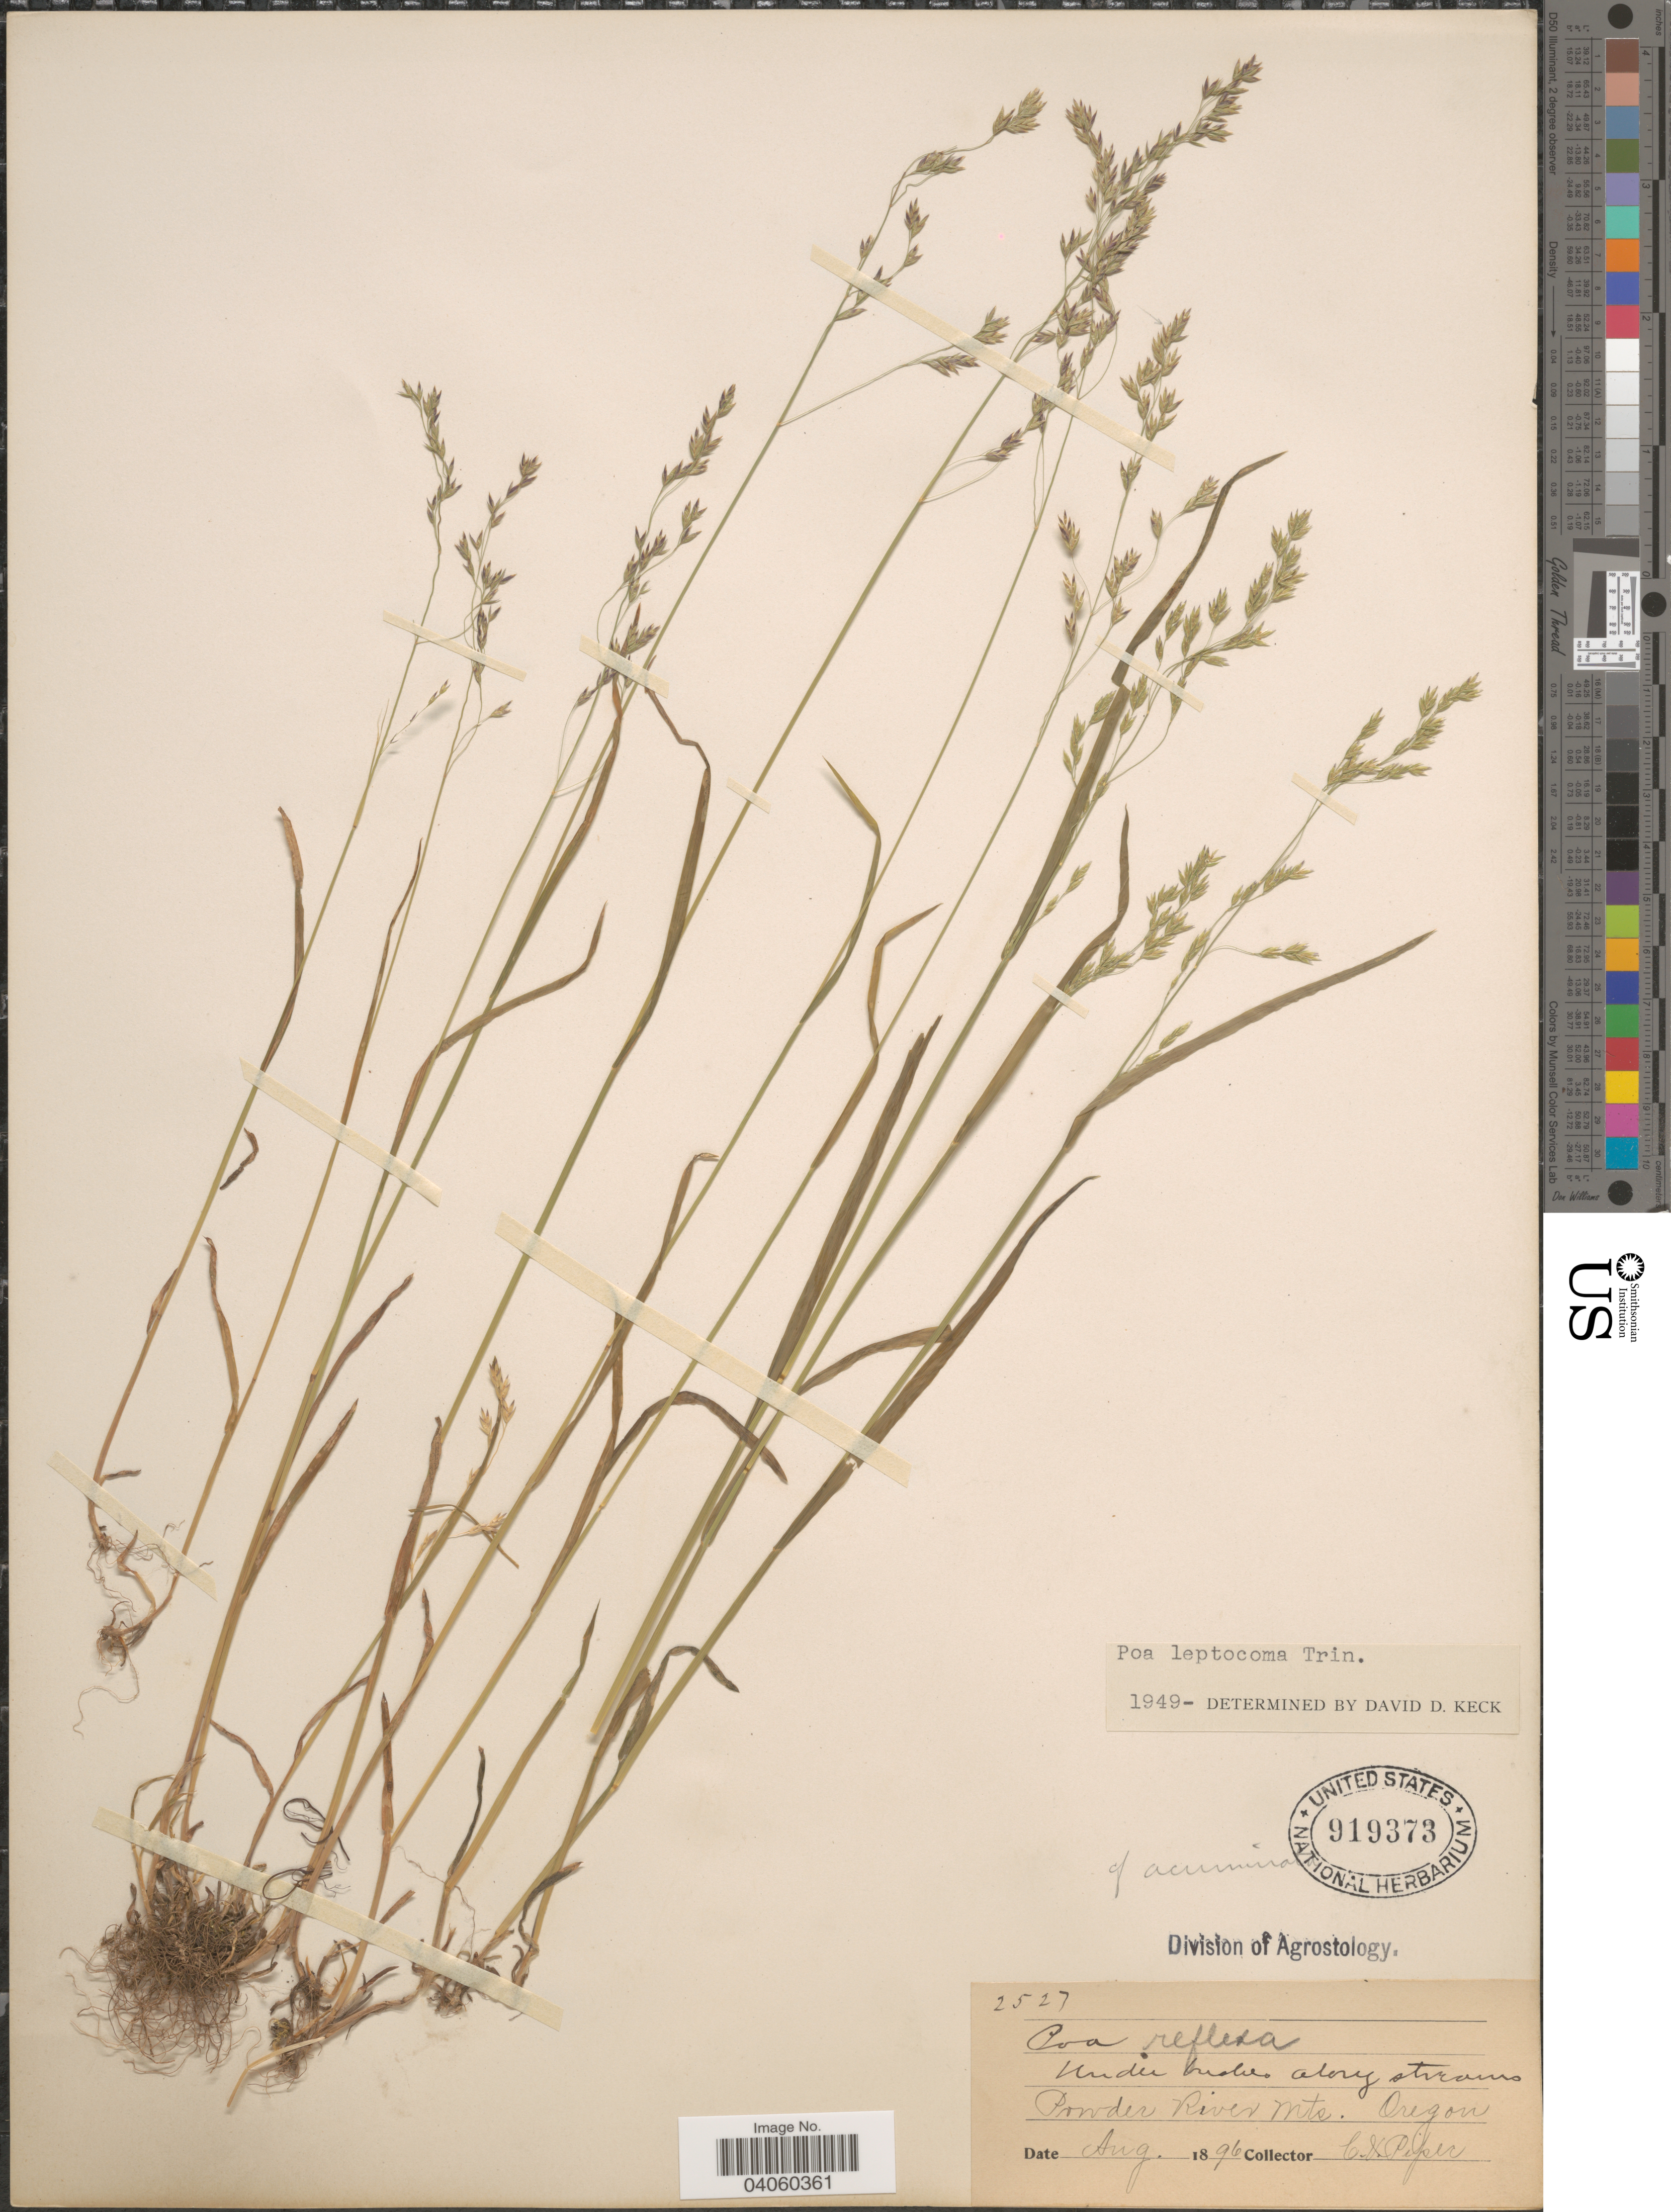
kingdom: Plantae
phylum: Tracheophyta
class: Liliopsida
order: Poales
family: Poaceae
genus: Poa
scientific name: Poa leptocoma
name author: Trin.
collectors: C. V. Piper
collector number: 2527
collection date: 1896-08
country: United States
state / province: Oregon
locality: Powder River Mts.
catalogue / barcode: US 919373